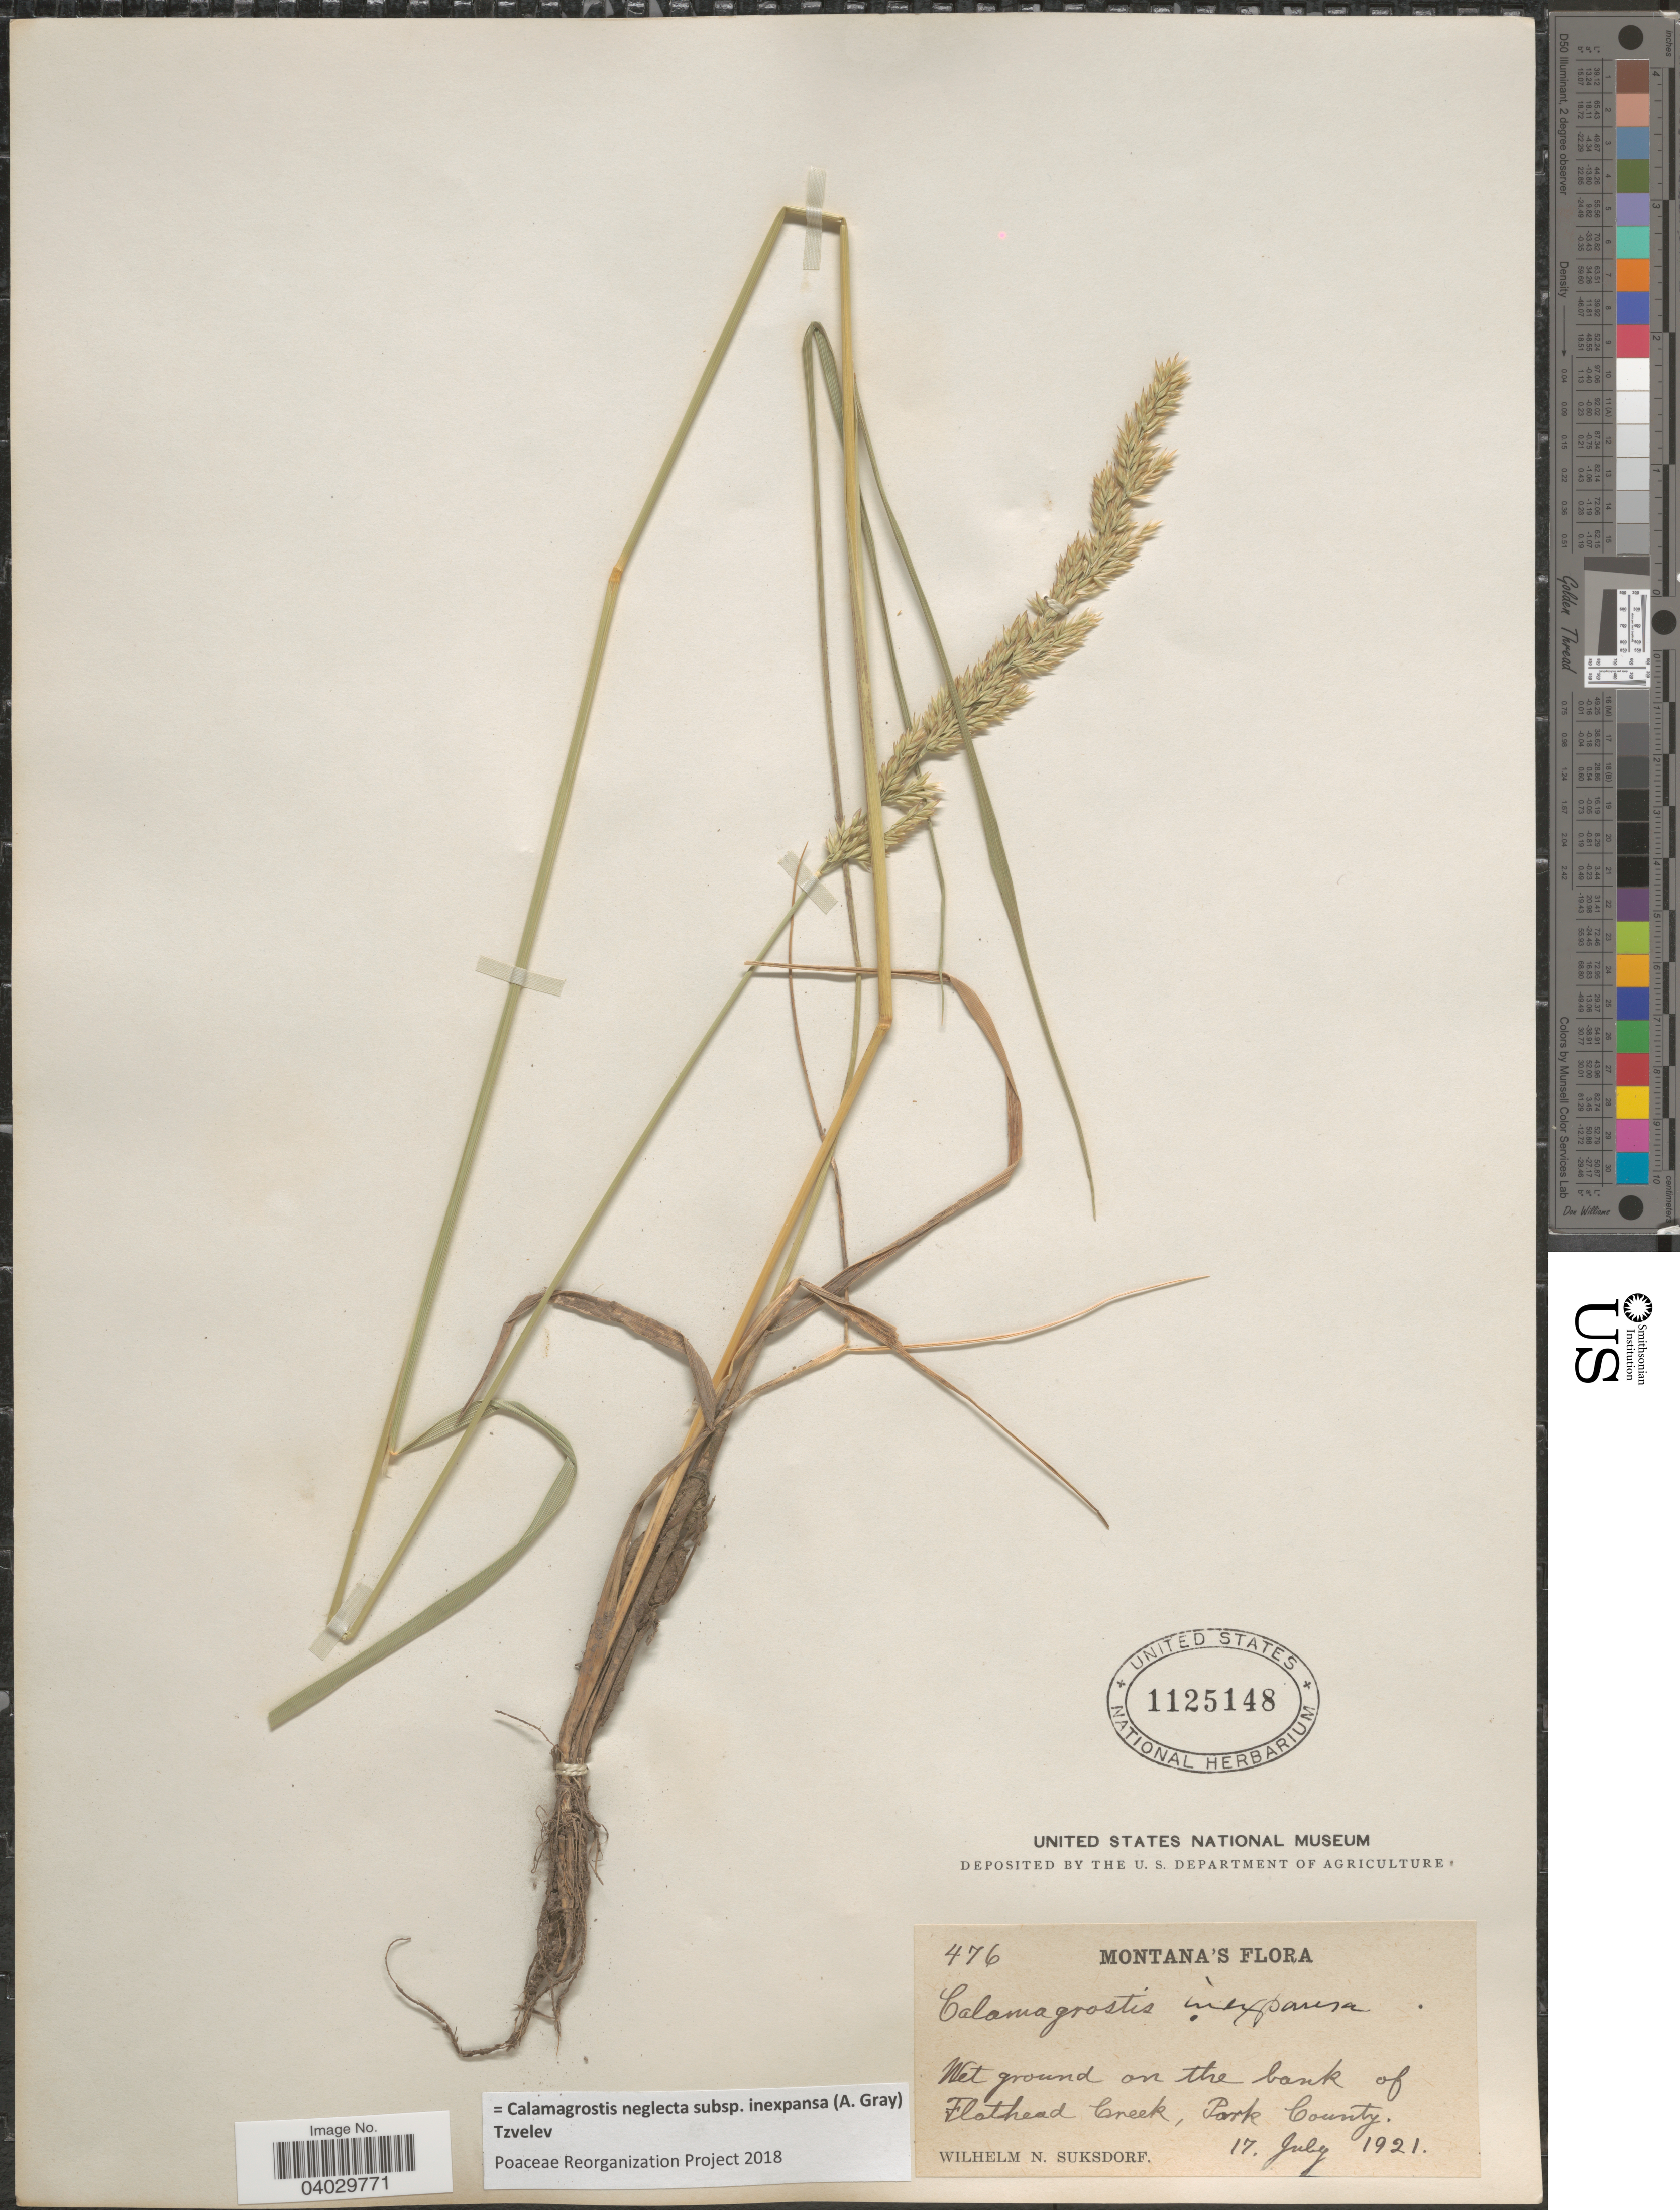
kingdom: Plantae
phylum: Tracheophyta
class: Liliopsida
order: Poales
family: Poaceae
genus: Calamagrostis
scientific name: Calamagrostis neglecta subsp. inexpansa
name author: (A. Gray) Tzvelev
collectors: W. N. Suksdorf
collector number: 476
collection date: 1921-07-17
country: United States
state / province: Montana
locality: Wet ground on the bank of Flathead Creek, Park County.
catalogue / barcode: US 1125148